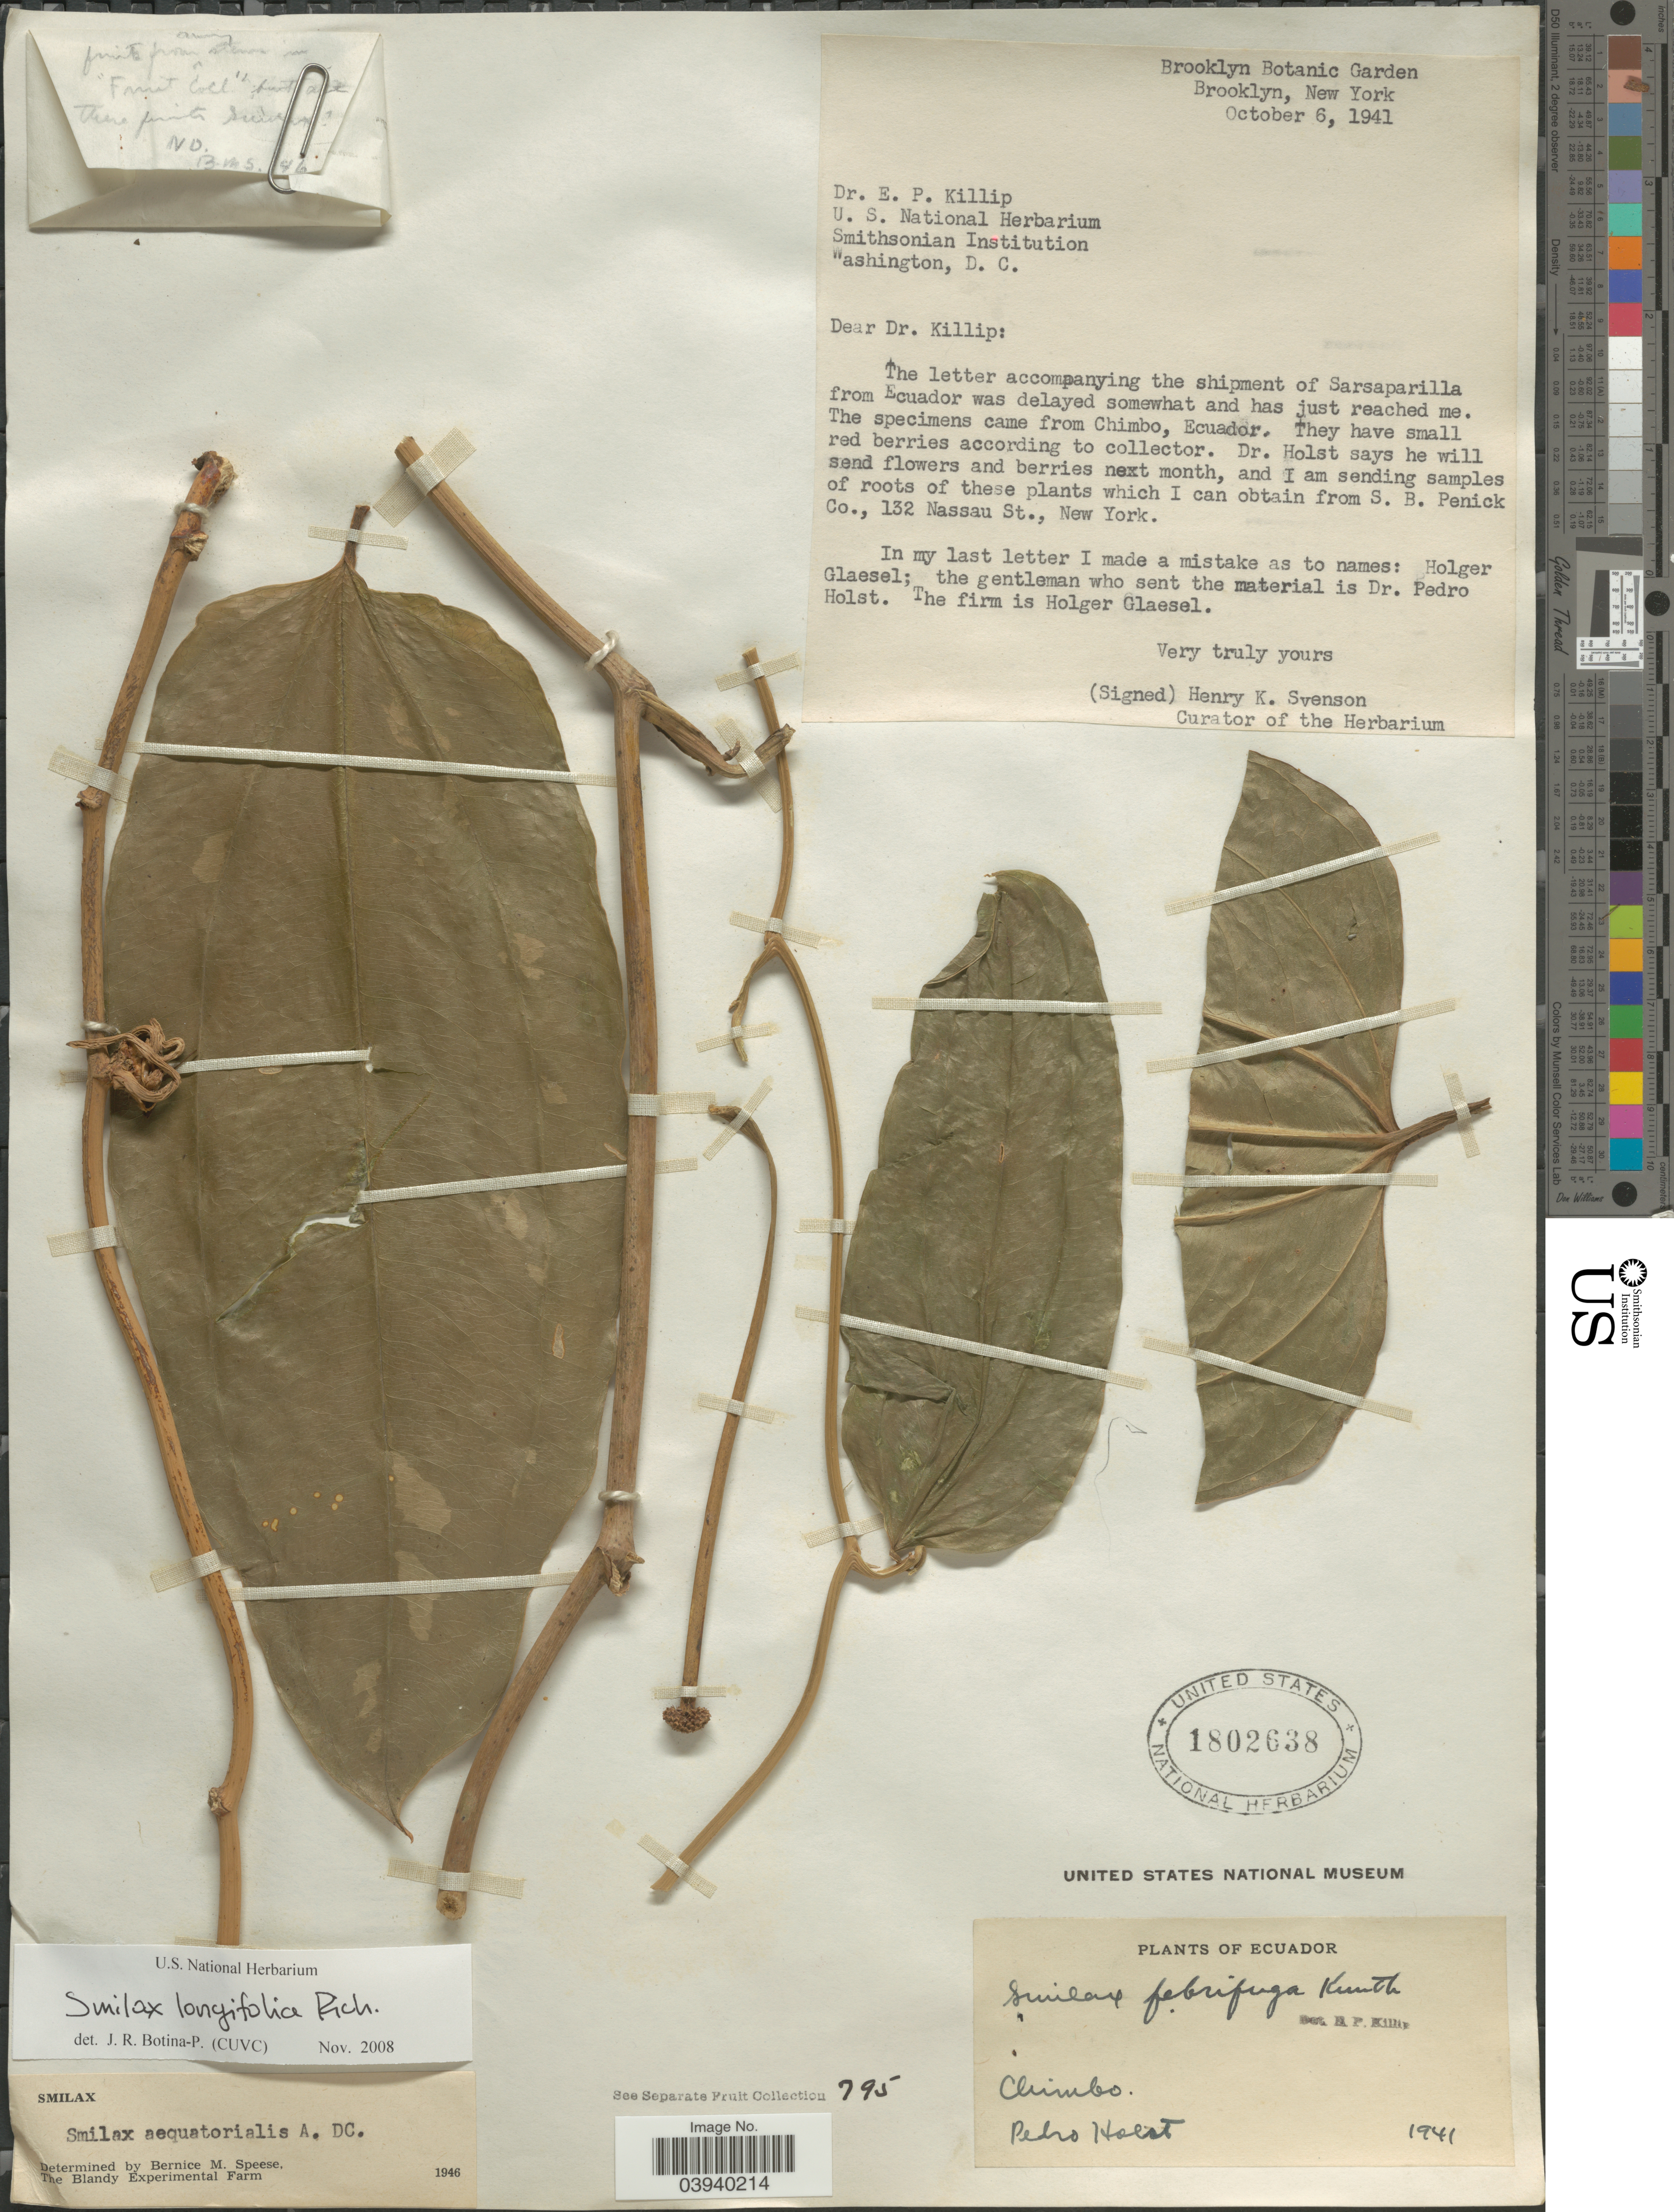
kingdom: Plantae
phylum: Tracheophyta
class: Liliopsida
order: Liliales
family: Smilacaceae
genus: Smilax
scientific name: Smilax longifolia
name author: Rich.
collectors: P. Holst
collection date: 1941-10-06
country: Ecuador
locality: Chimbo.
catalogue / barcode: US 1802638